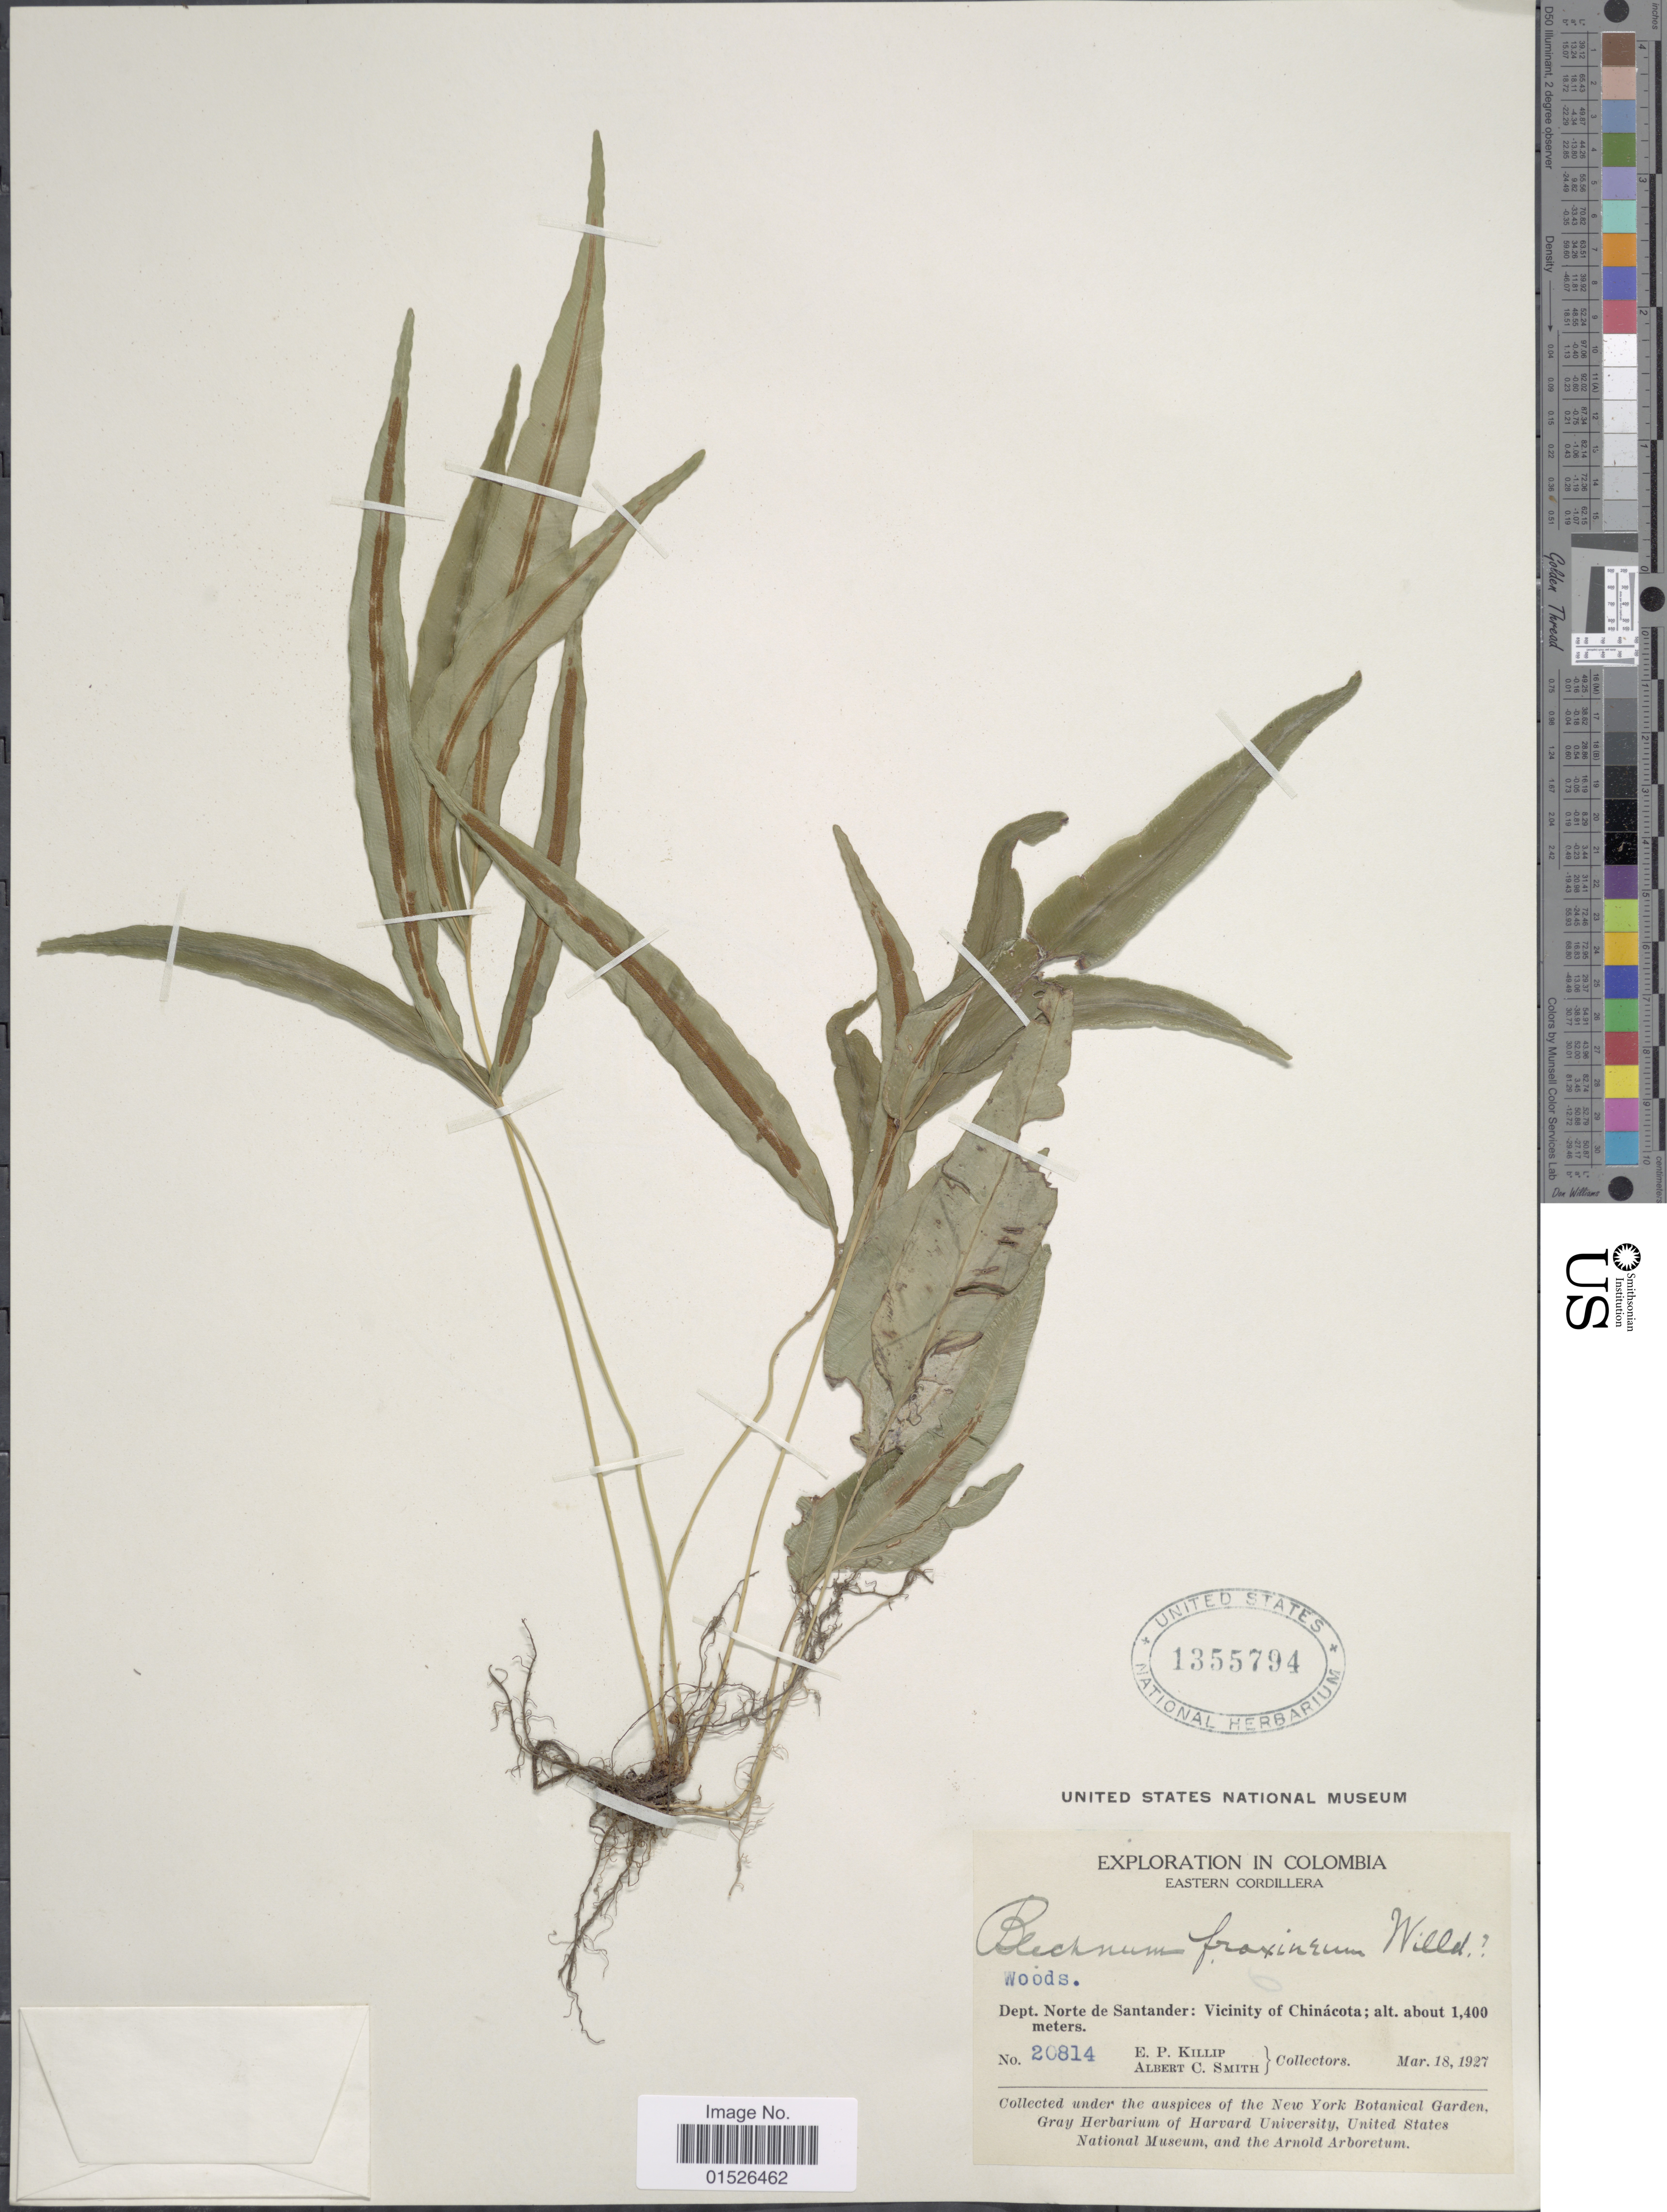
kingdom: Plantae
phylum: Tracheophyta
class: Polypodiopsida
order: Polypodiales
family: Blechnaceae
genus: Blechnum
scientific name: Blechnum meridense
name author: Klotzsch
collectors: E. P. Killip & A. C. Smith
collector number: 20814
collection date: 1927-03-18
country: Colombia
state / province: Norte de Santander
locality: Colombia, Eastern Cordillera. Dept. Norte de Santander : Vicinity of Chinacota.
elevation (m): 1400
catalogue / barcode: US 1355794